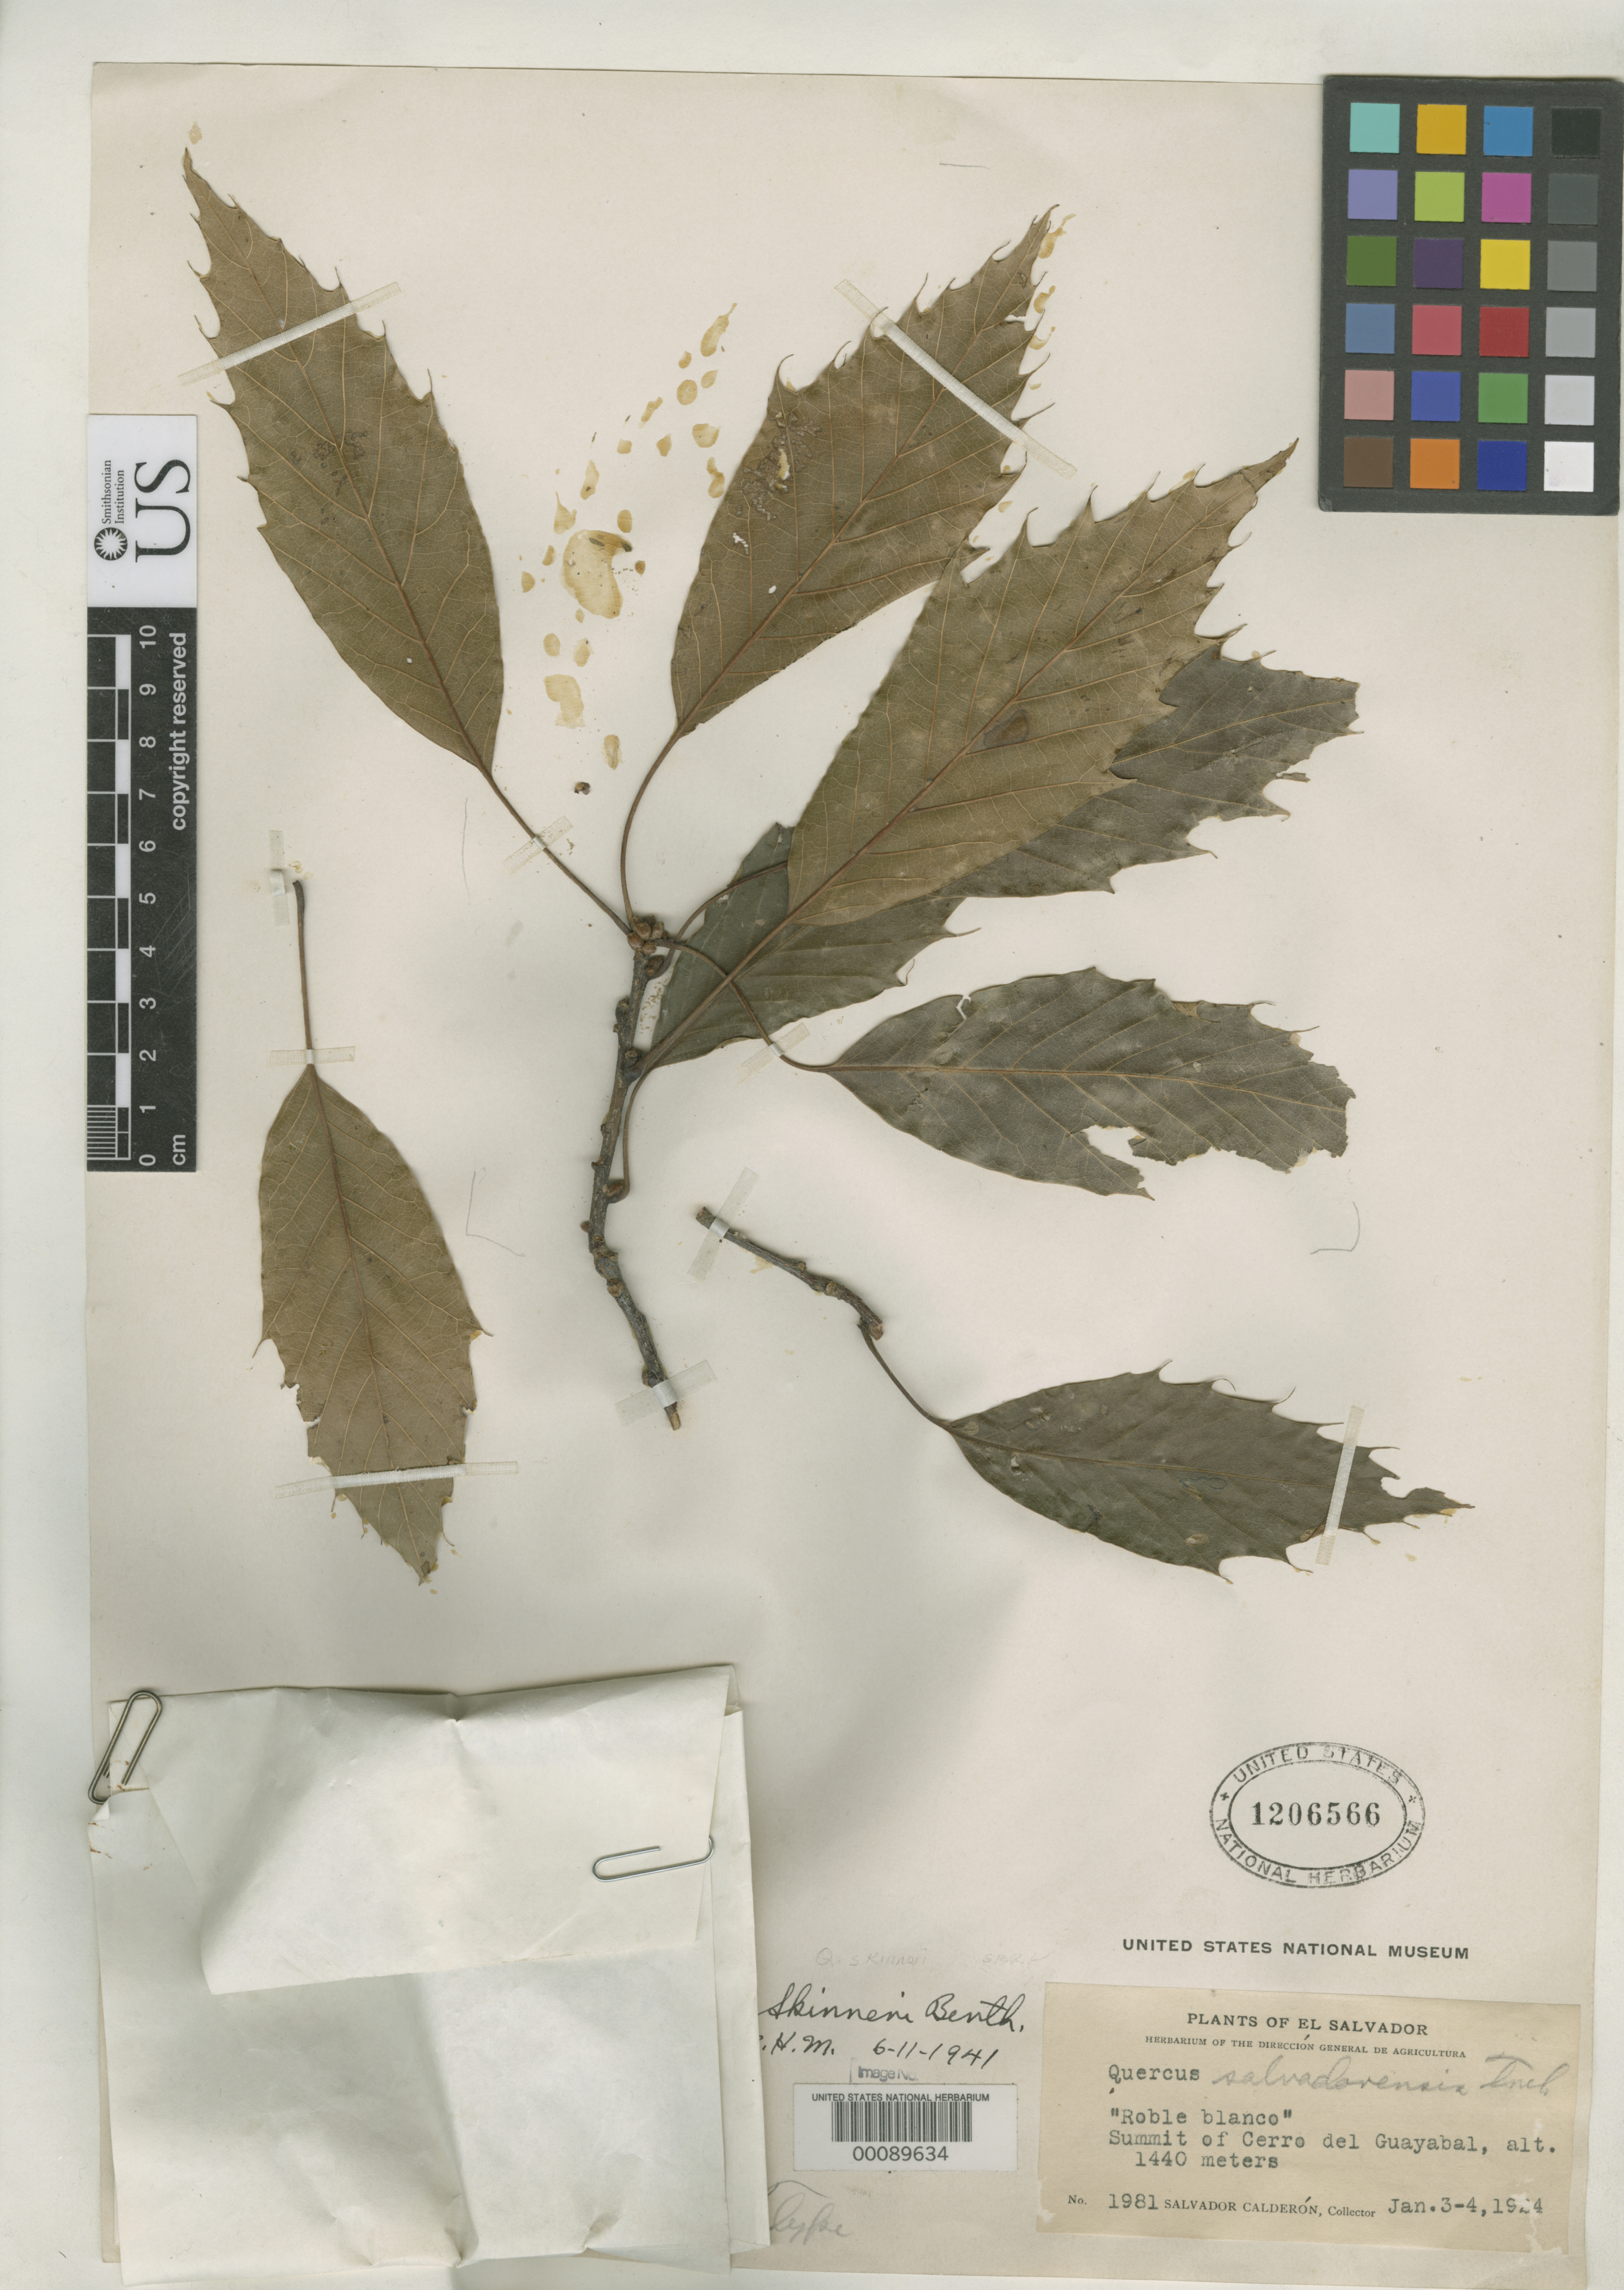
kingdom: Plantae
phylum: Tracheophyta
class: Magnoliopsida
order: Fagales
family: Fagaceae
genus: Quercus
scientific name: Quercus salvadorensis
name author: Trel.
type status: Holotype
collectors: S. Calderón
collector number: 1981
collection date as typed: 03 Jan 1924 to 04 Jan 1924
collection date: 1924-01-03/1924-01-04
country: El Salvador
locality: Summit of Cerro del Guayabal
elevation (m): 1440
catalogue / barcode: US 1206566